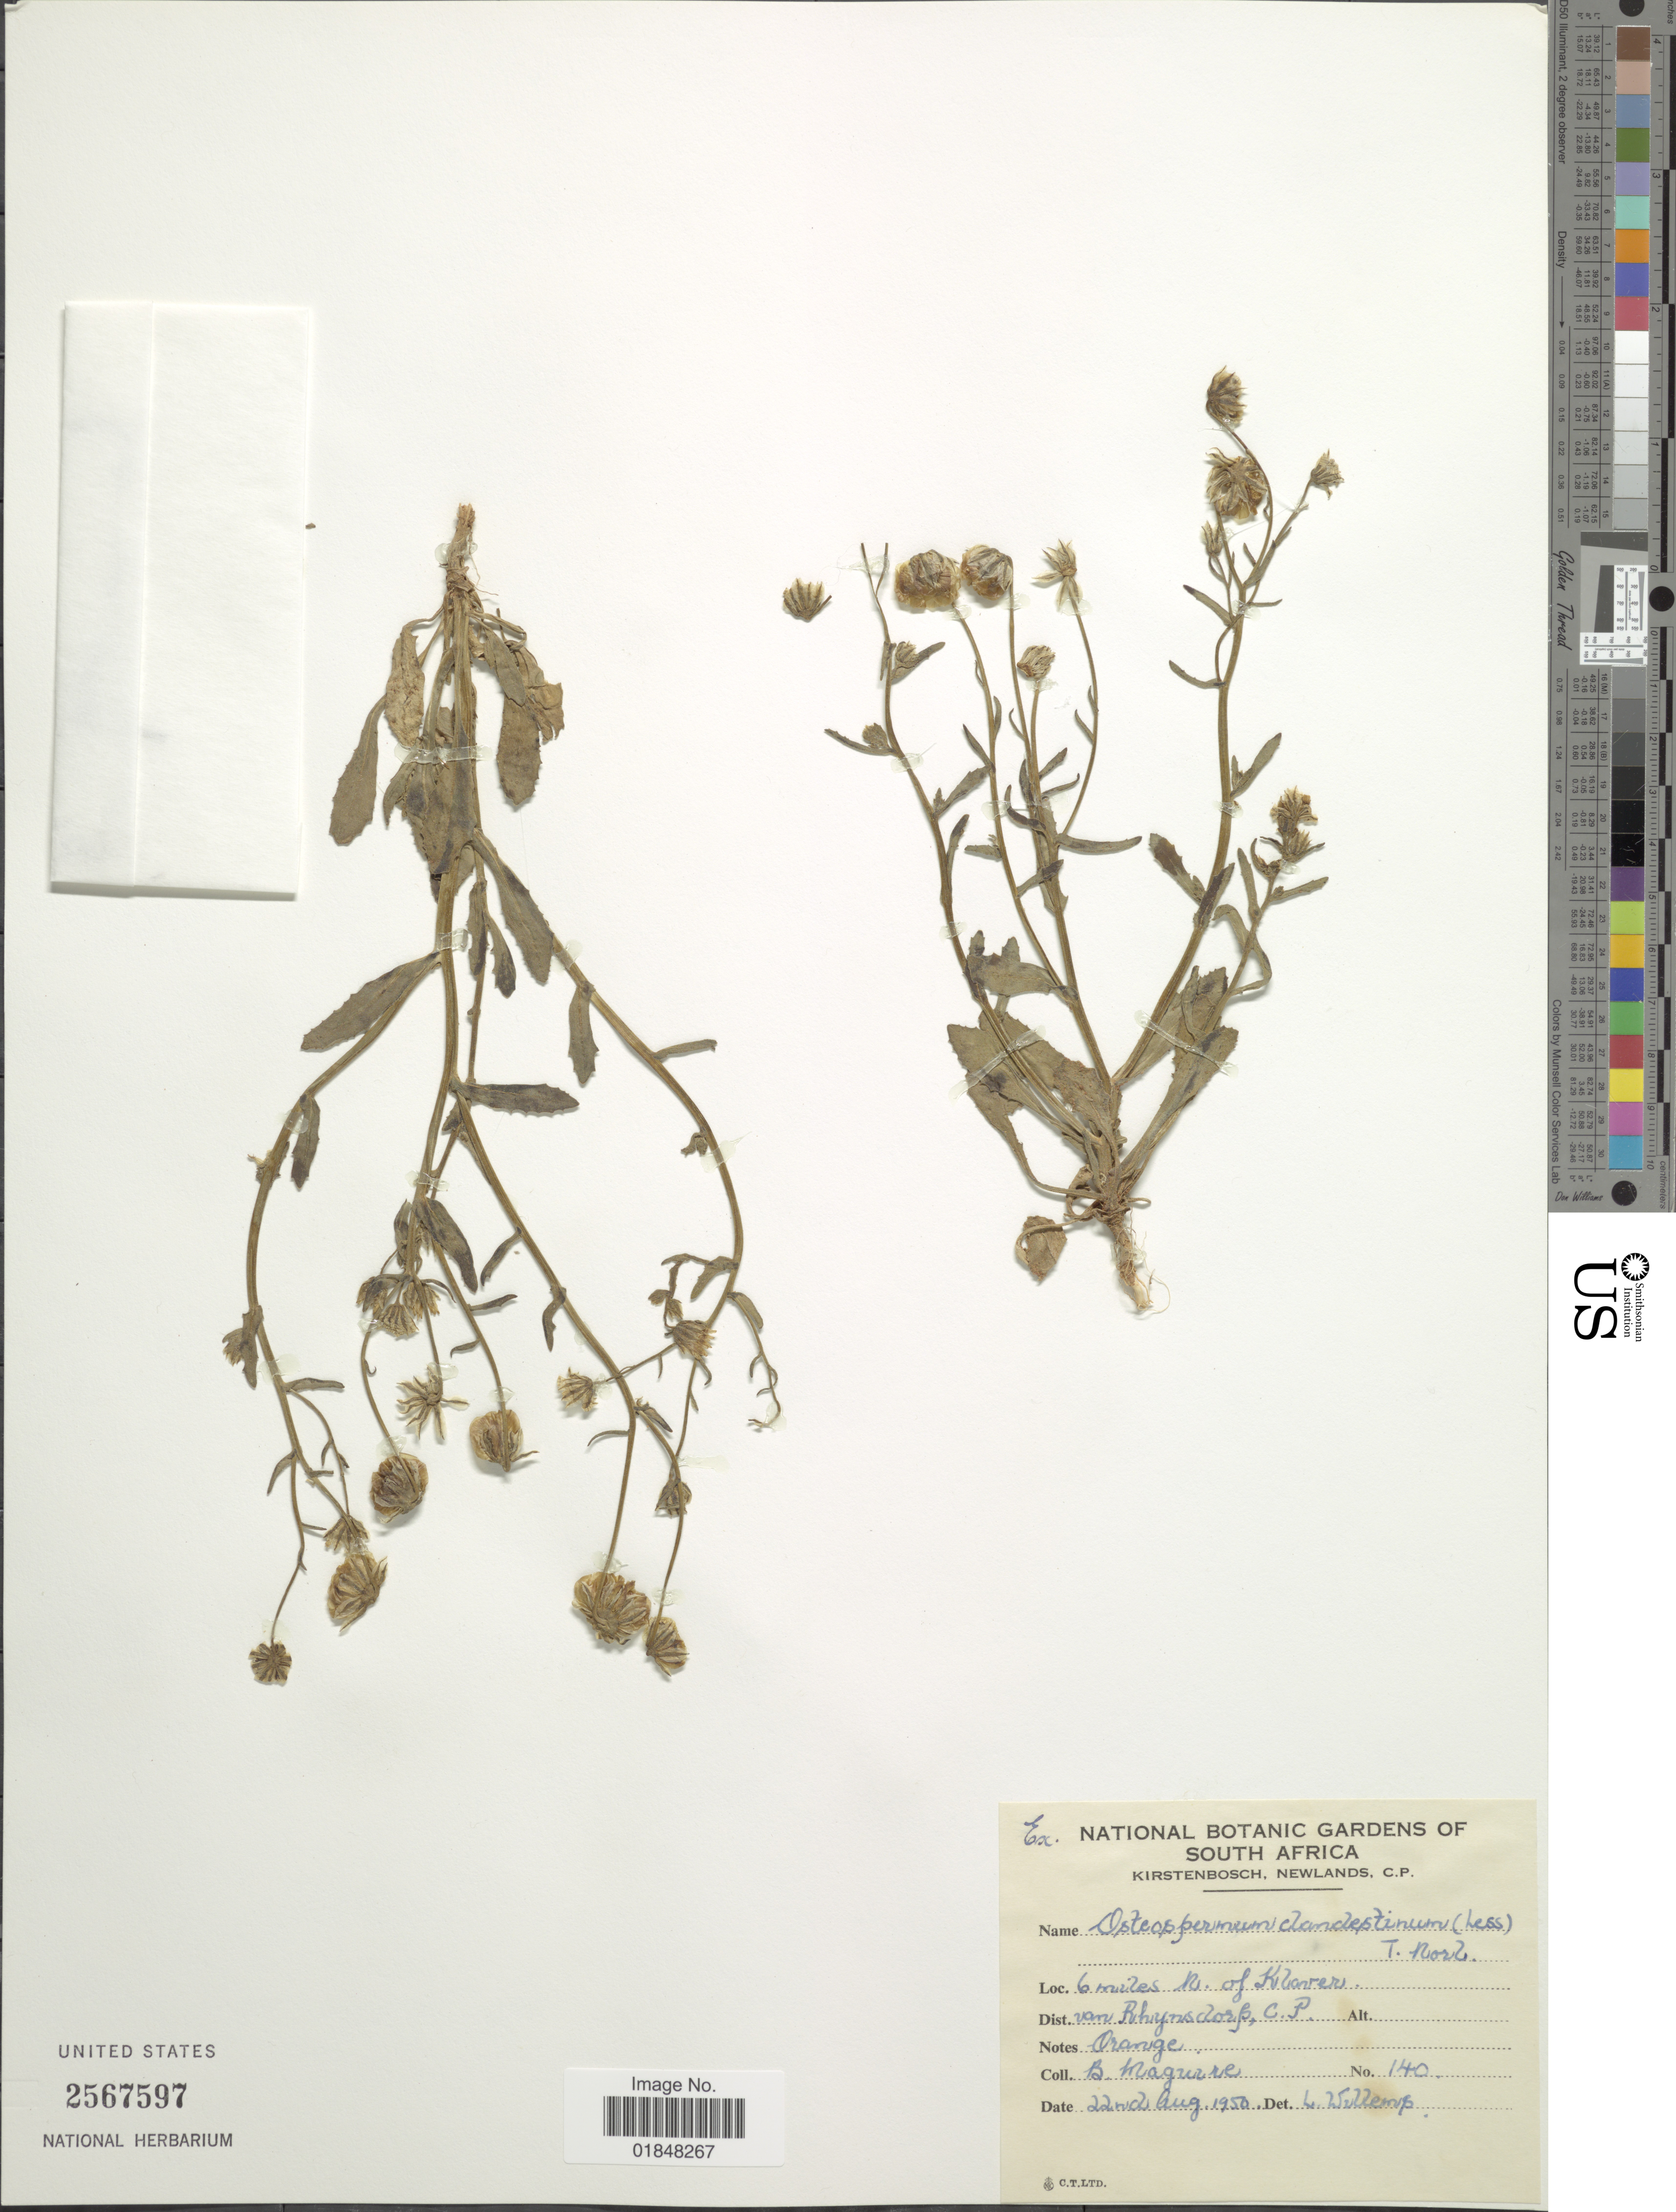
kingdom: Plantae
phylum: Tracheophyta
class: Magnoliopsida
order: Asterales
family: Asteraceae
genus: Osteospermum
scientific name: Osteospermum clandestinum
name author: (Less.) Norl.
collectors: B. Maguire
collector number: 140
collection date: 1950-08-22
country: South Africa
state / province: Western Cape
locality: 6 miles N of Klaver, Dist. Van Rhynsdorp C.P.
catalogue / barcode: US 2567597